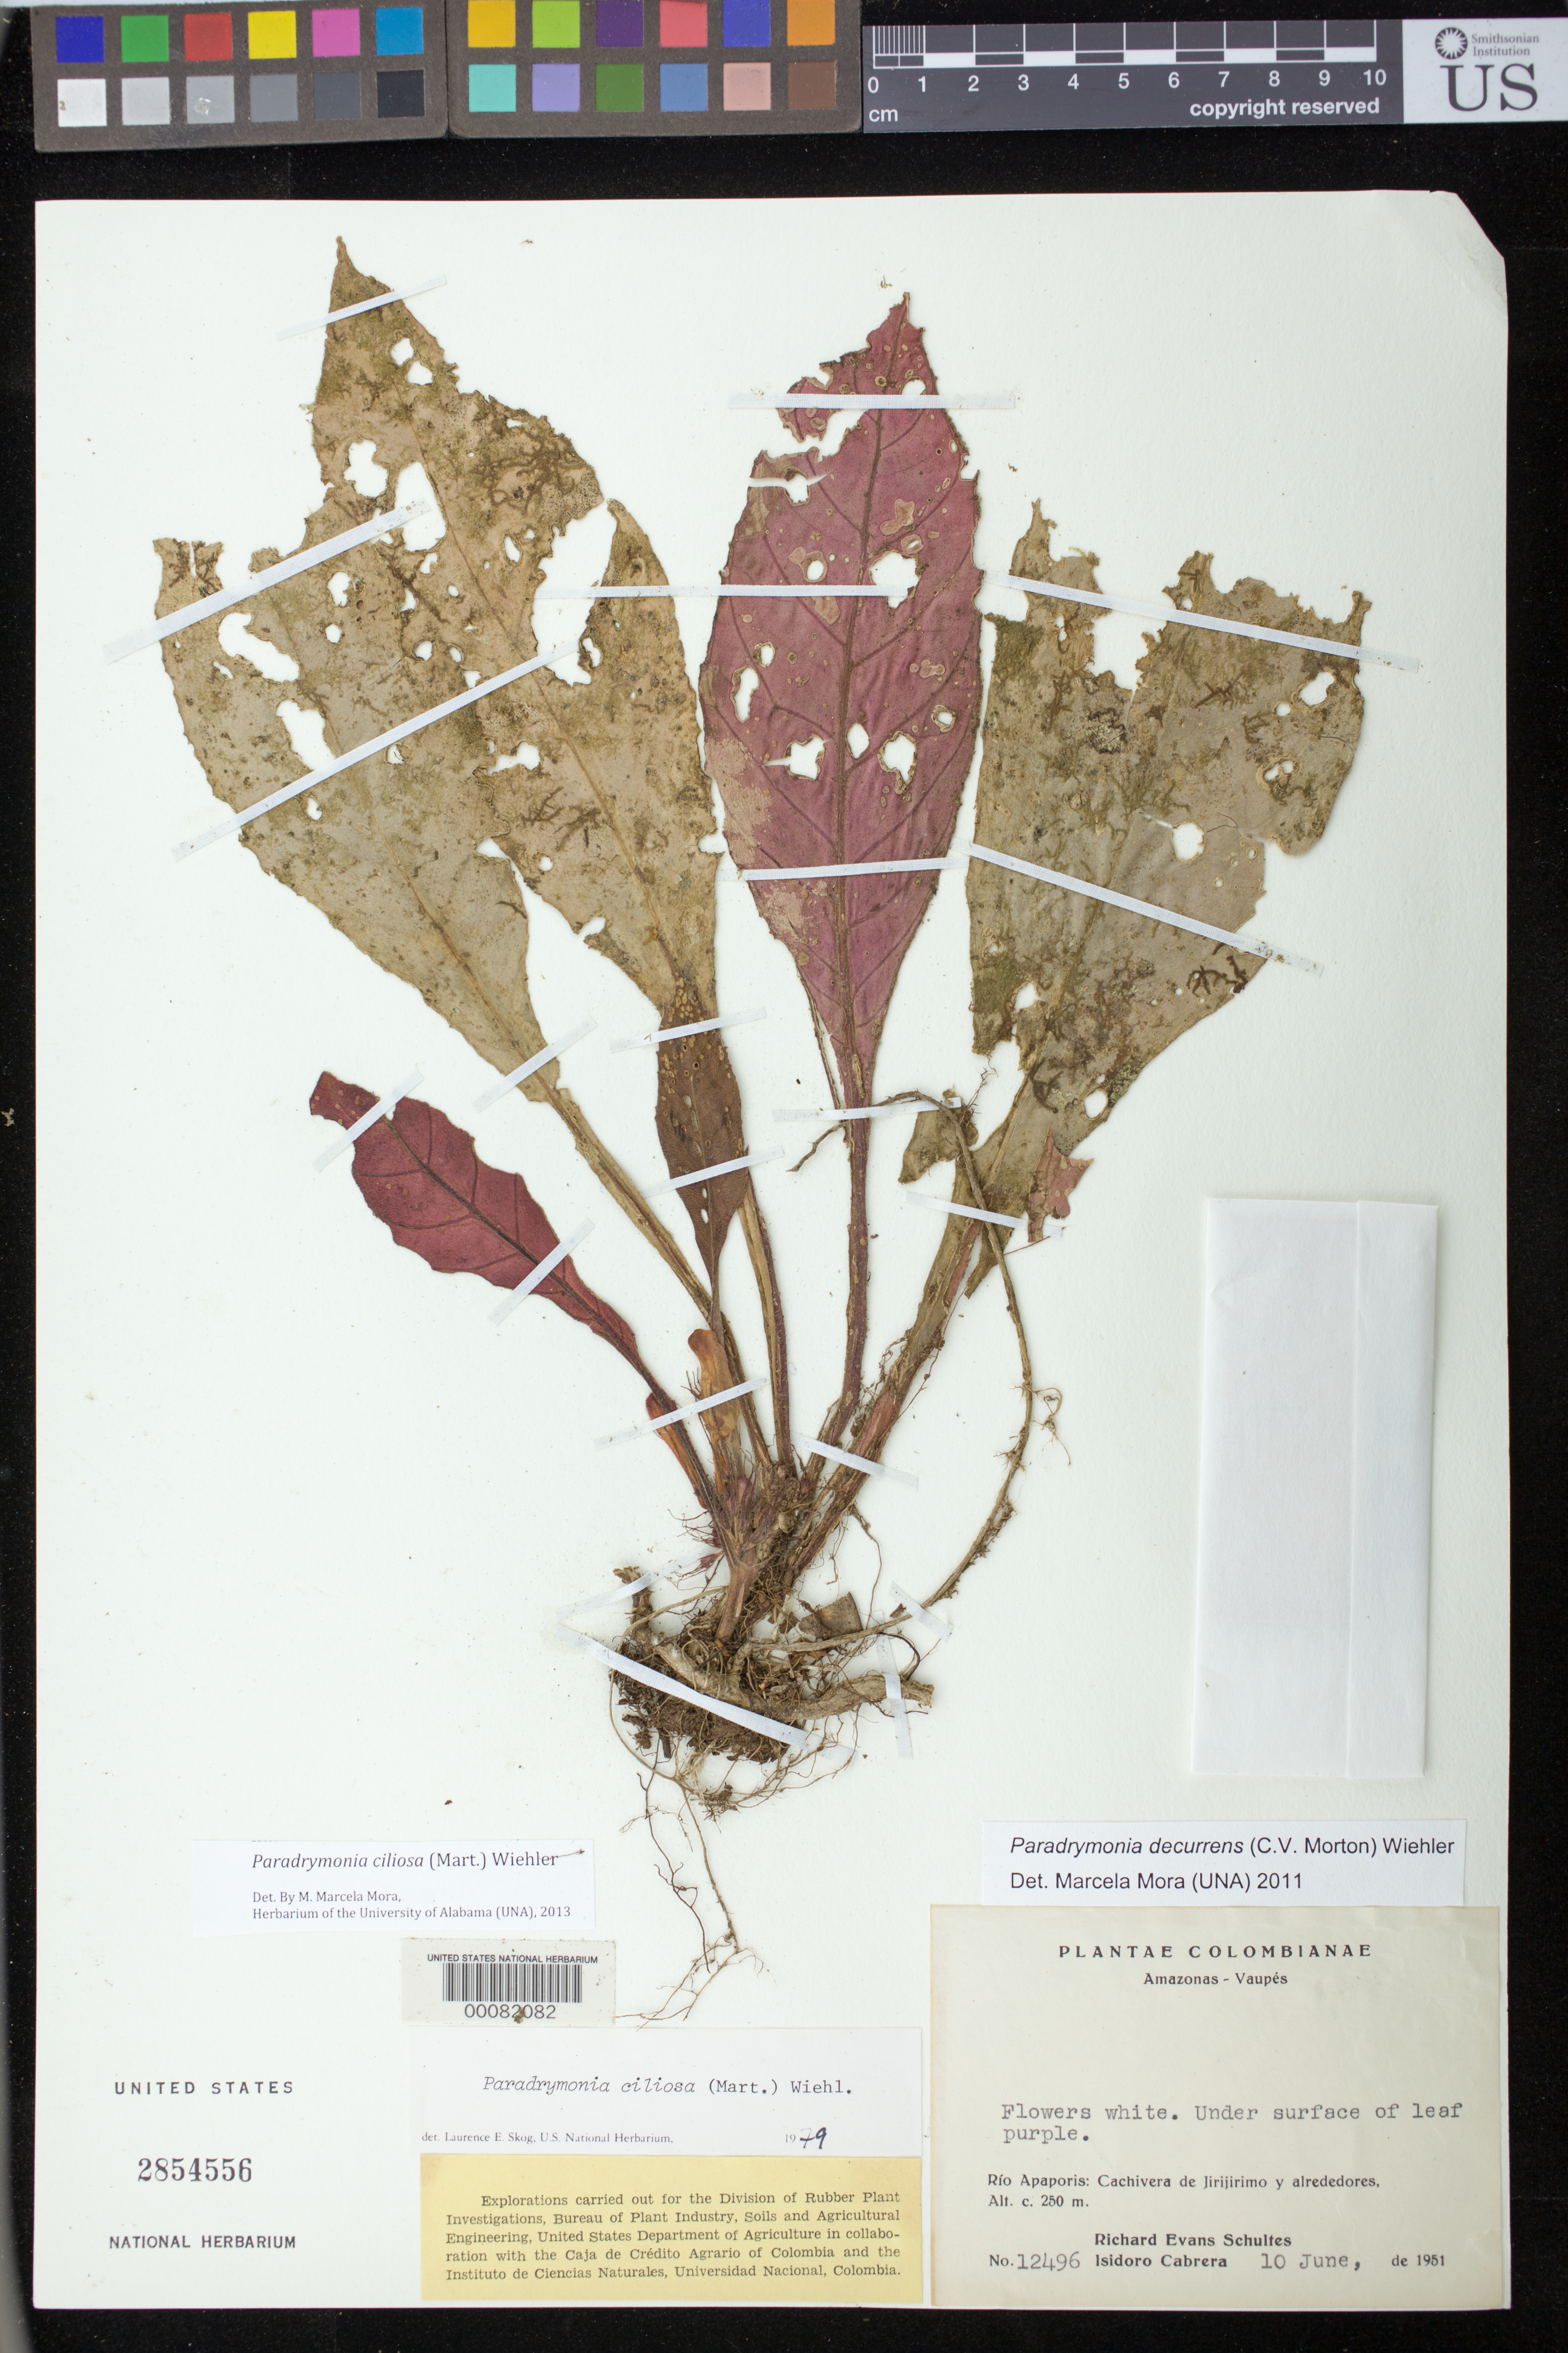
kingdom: Plantae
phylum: Tracheophyta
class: Magnoliopsida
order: Lamiales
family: Gesneriaceae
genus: Paradrymonia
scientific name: Paradrymonia ciliosa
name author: (Mart.) Wiehler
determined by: Mora, M. Marcela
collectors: R. E. Schultes & I. Cabrera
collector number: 12496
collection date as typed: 10 Jun 1951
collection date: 1951-06-10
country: Colombia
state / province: Amazônas / Vaupés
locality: Rio Apaporis, Cachivera of Jirijirimo and environs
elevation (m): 250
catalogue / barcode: US 2854556